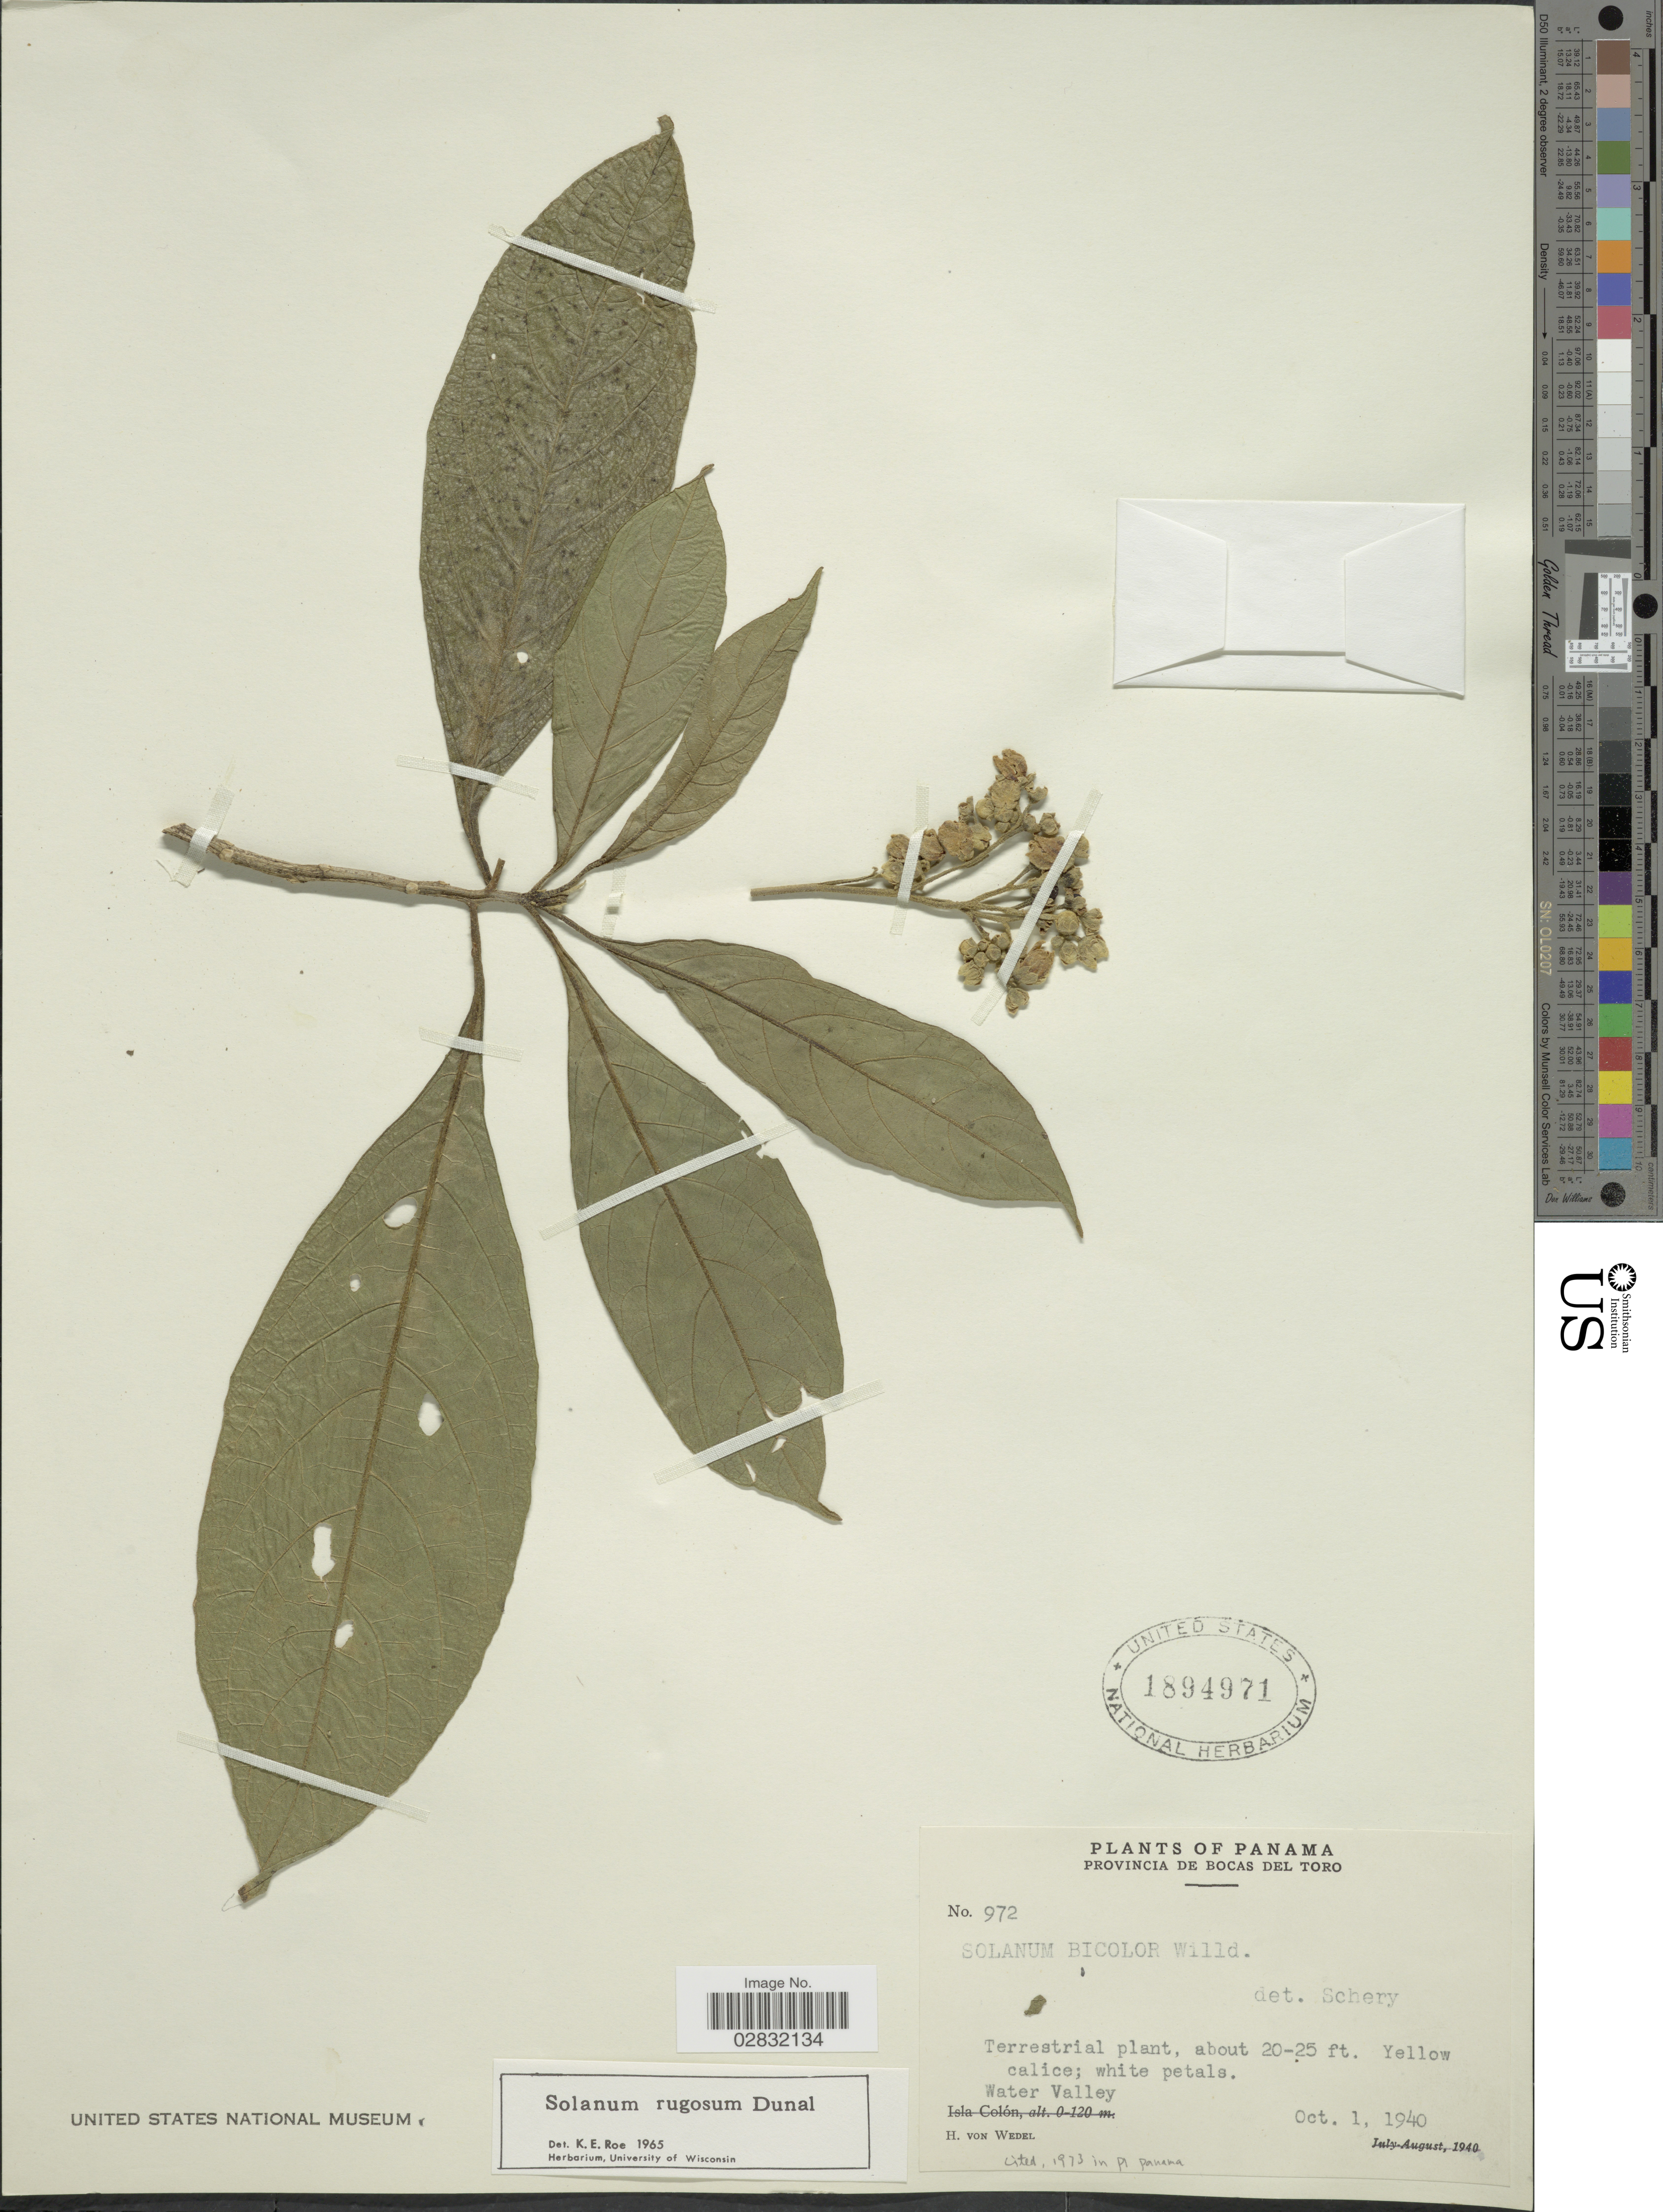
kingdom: Plantae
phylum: Tracheophyta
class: Magnoliopsida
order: Solanales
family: Solanaceae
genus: Solanum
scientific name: Solanum rugosum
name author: Dunal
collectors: H. von Wedel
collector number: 972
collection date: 1940-10-01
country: Panama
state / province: Bocas del Toro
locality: Provincia De Bocas Del Toro, Water Valley.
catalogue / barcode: US 1894971